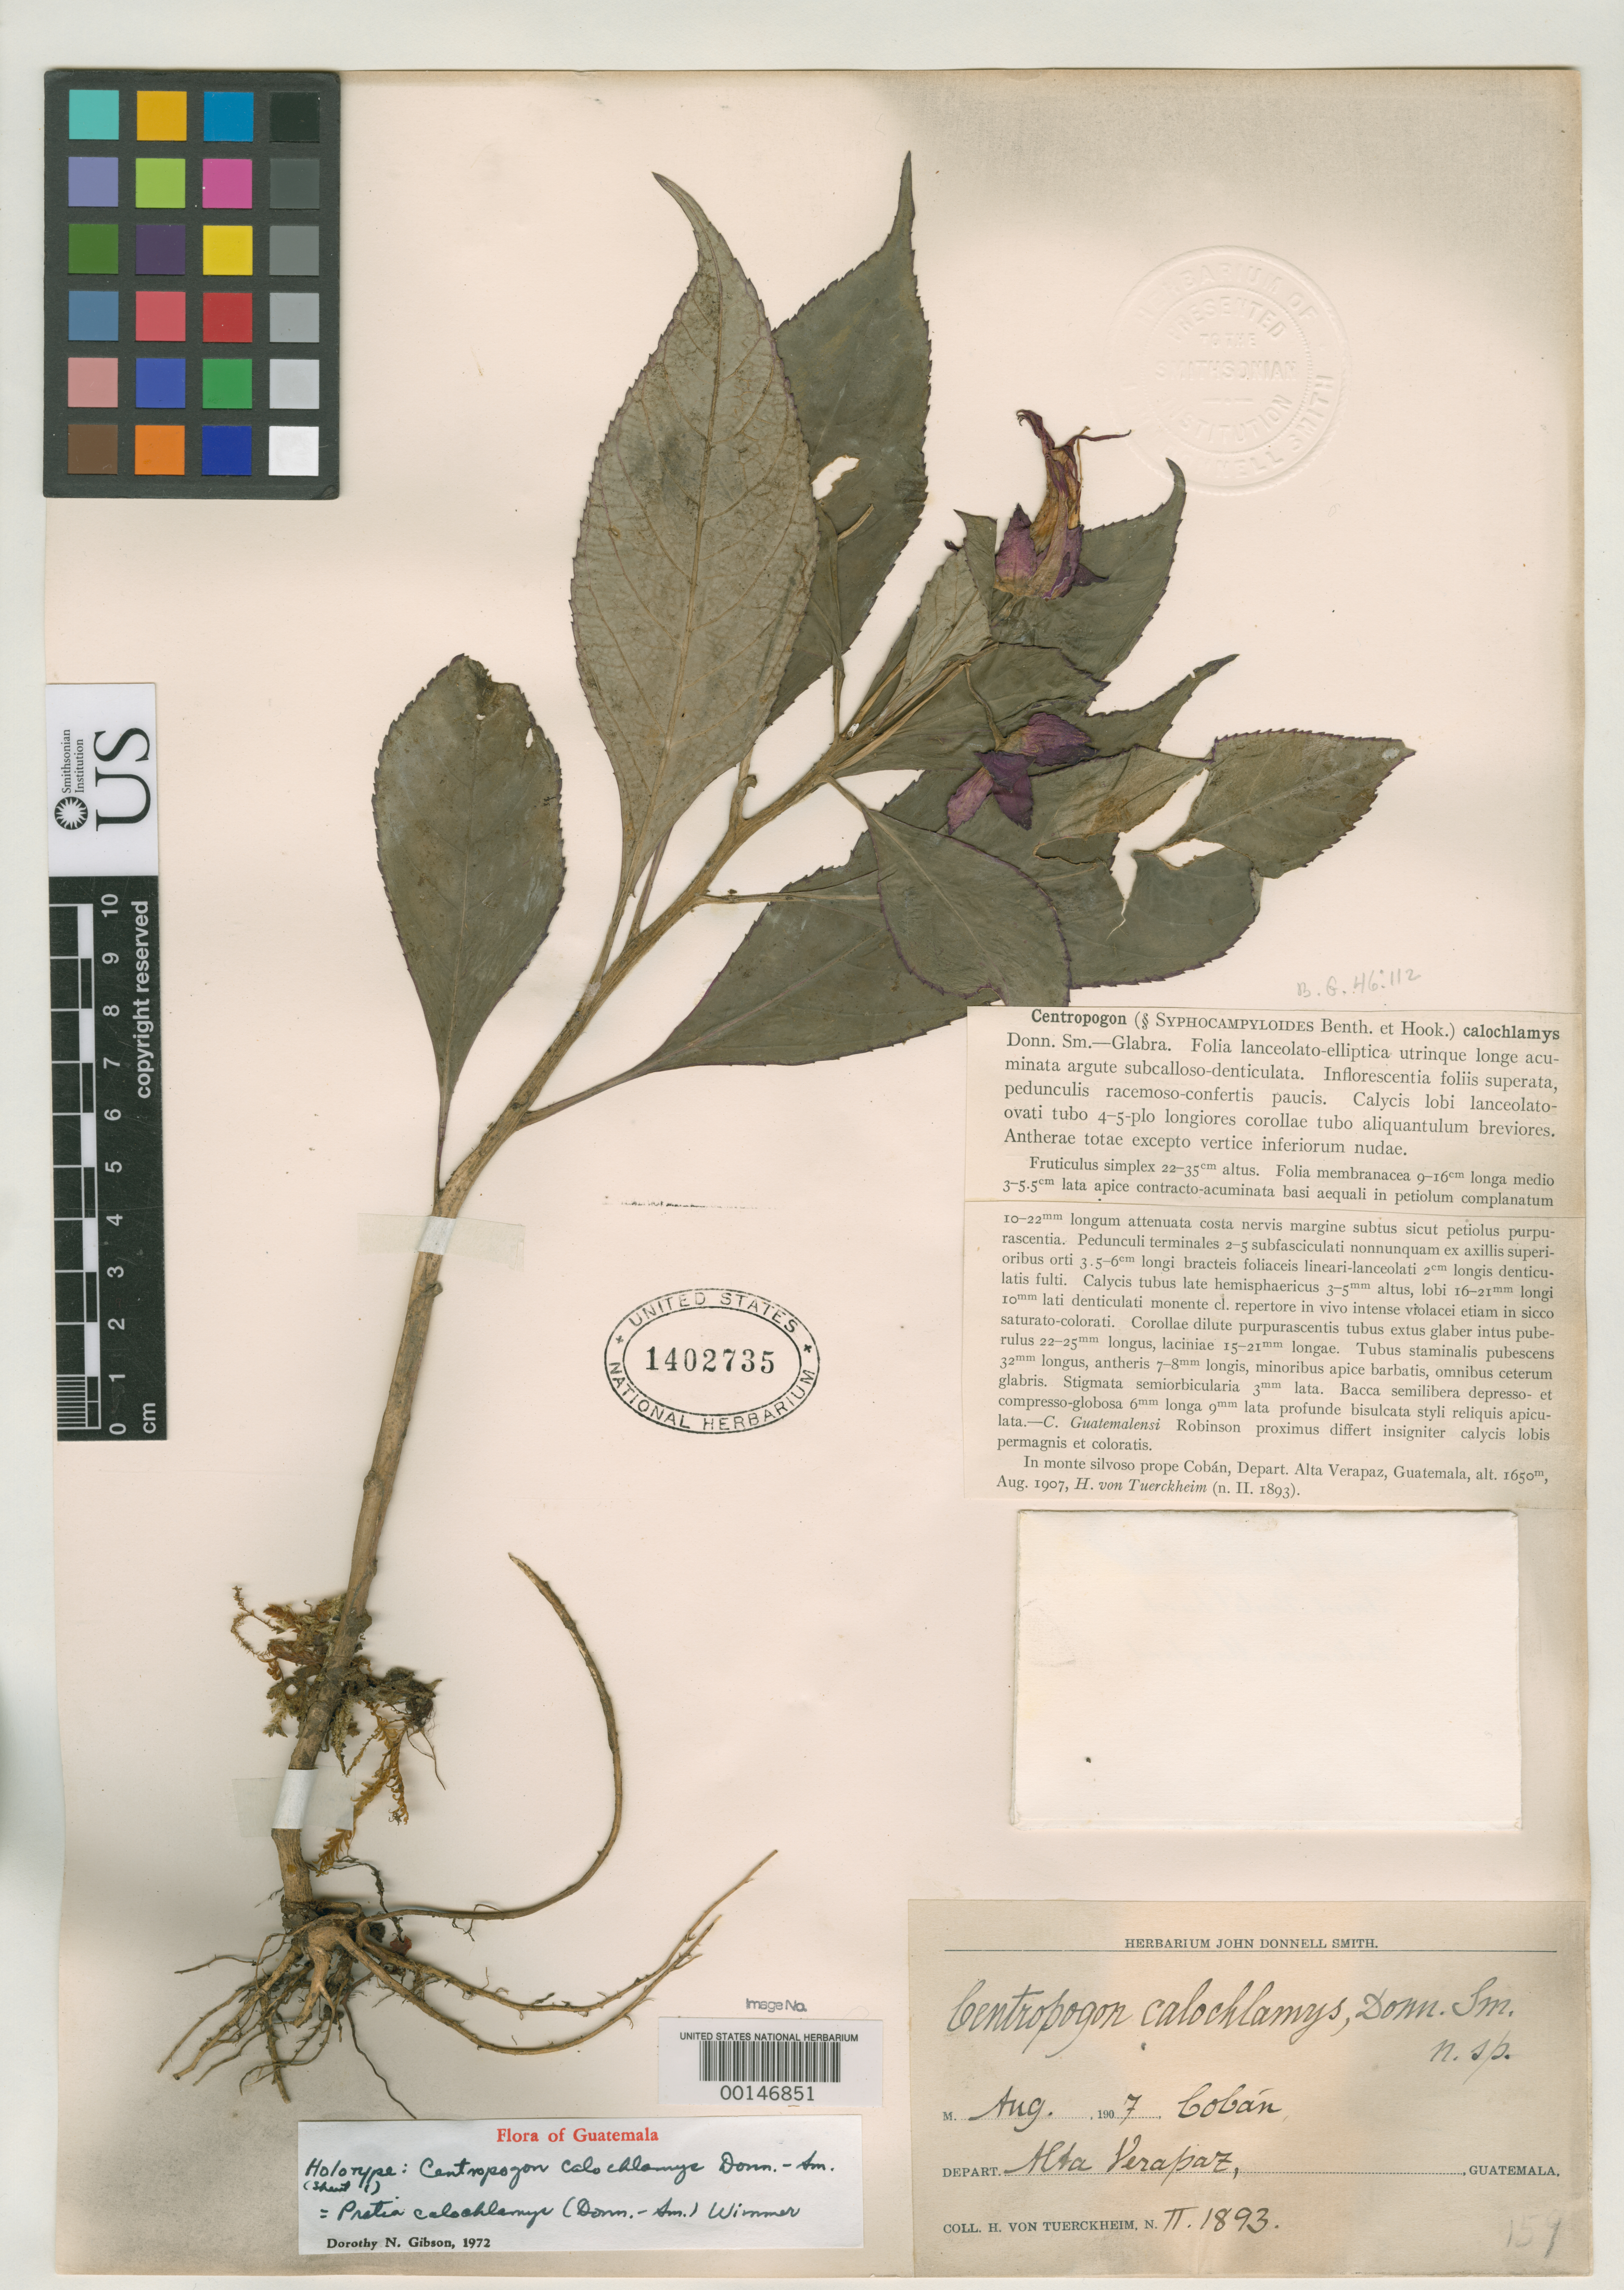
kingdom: Plantae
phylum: Tracheophyta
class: Magnoliopsida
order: Asterales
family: Campanulaceae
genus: Centropogon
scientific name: Centropogon calochlamys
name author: Donn. Sm.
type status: Holotype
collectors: H. von Türckheim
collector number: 1893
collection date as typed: Aug 1907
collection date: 1907-08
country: Guatemala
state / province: Alta Verapaz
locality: Cobán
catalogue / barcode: US 1402735